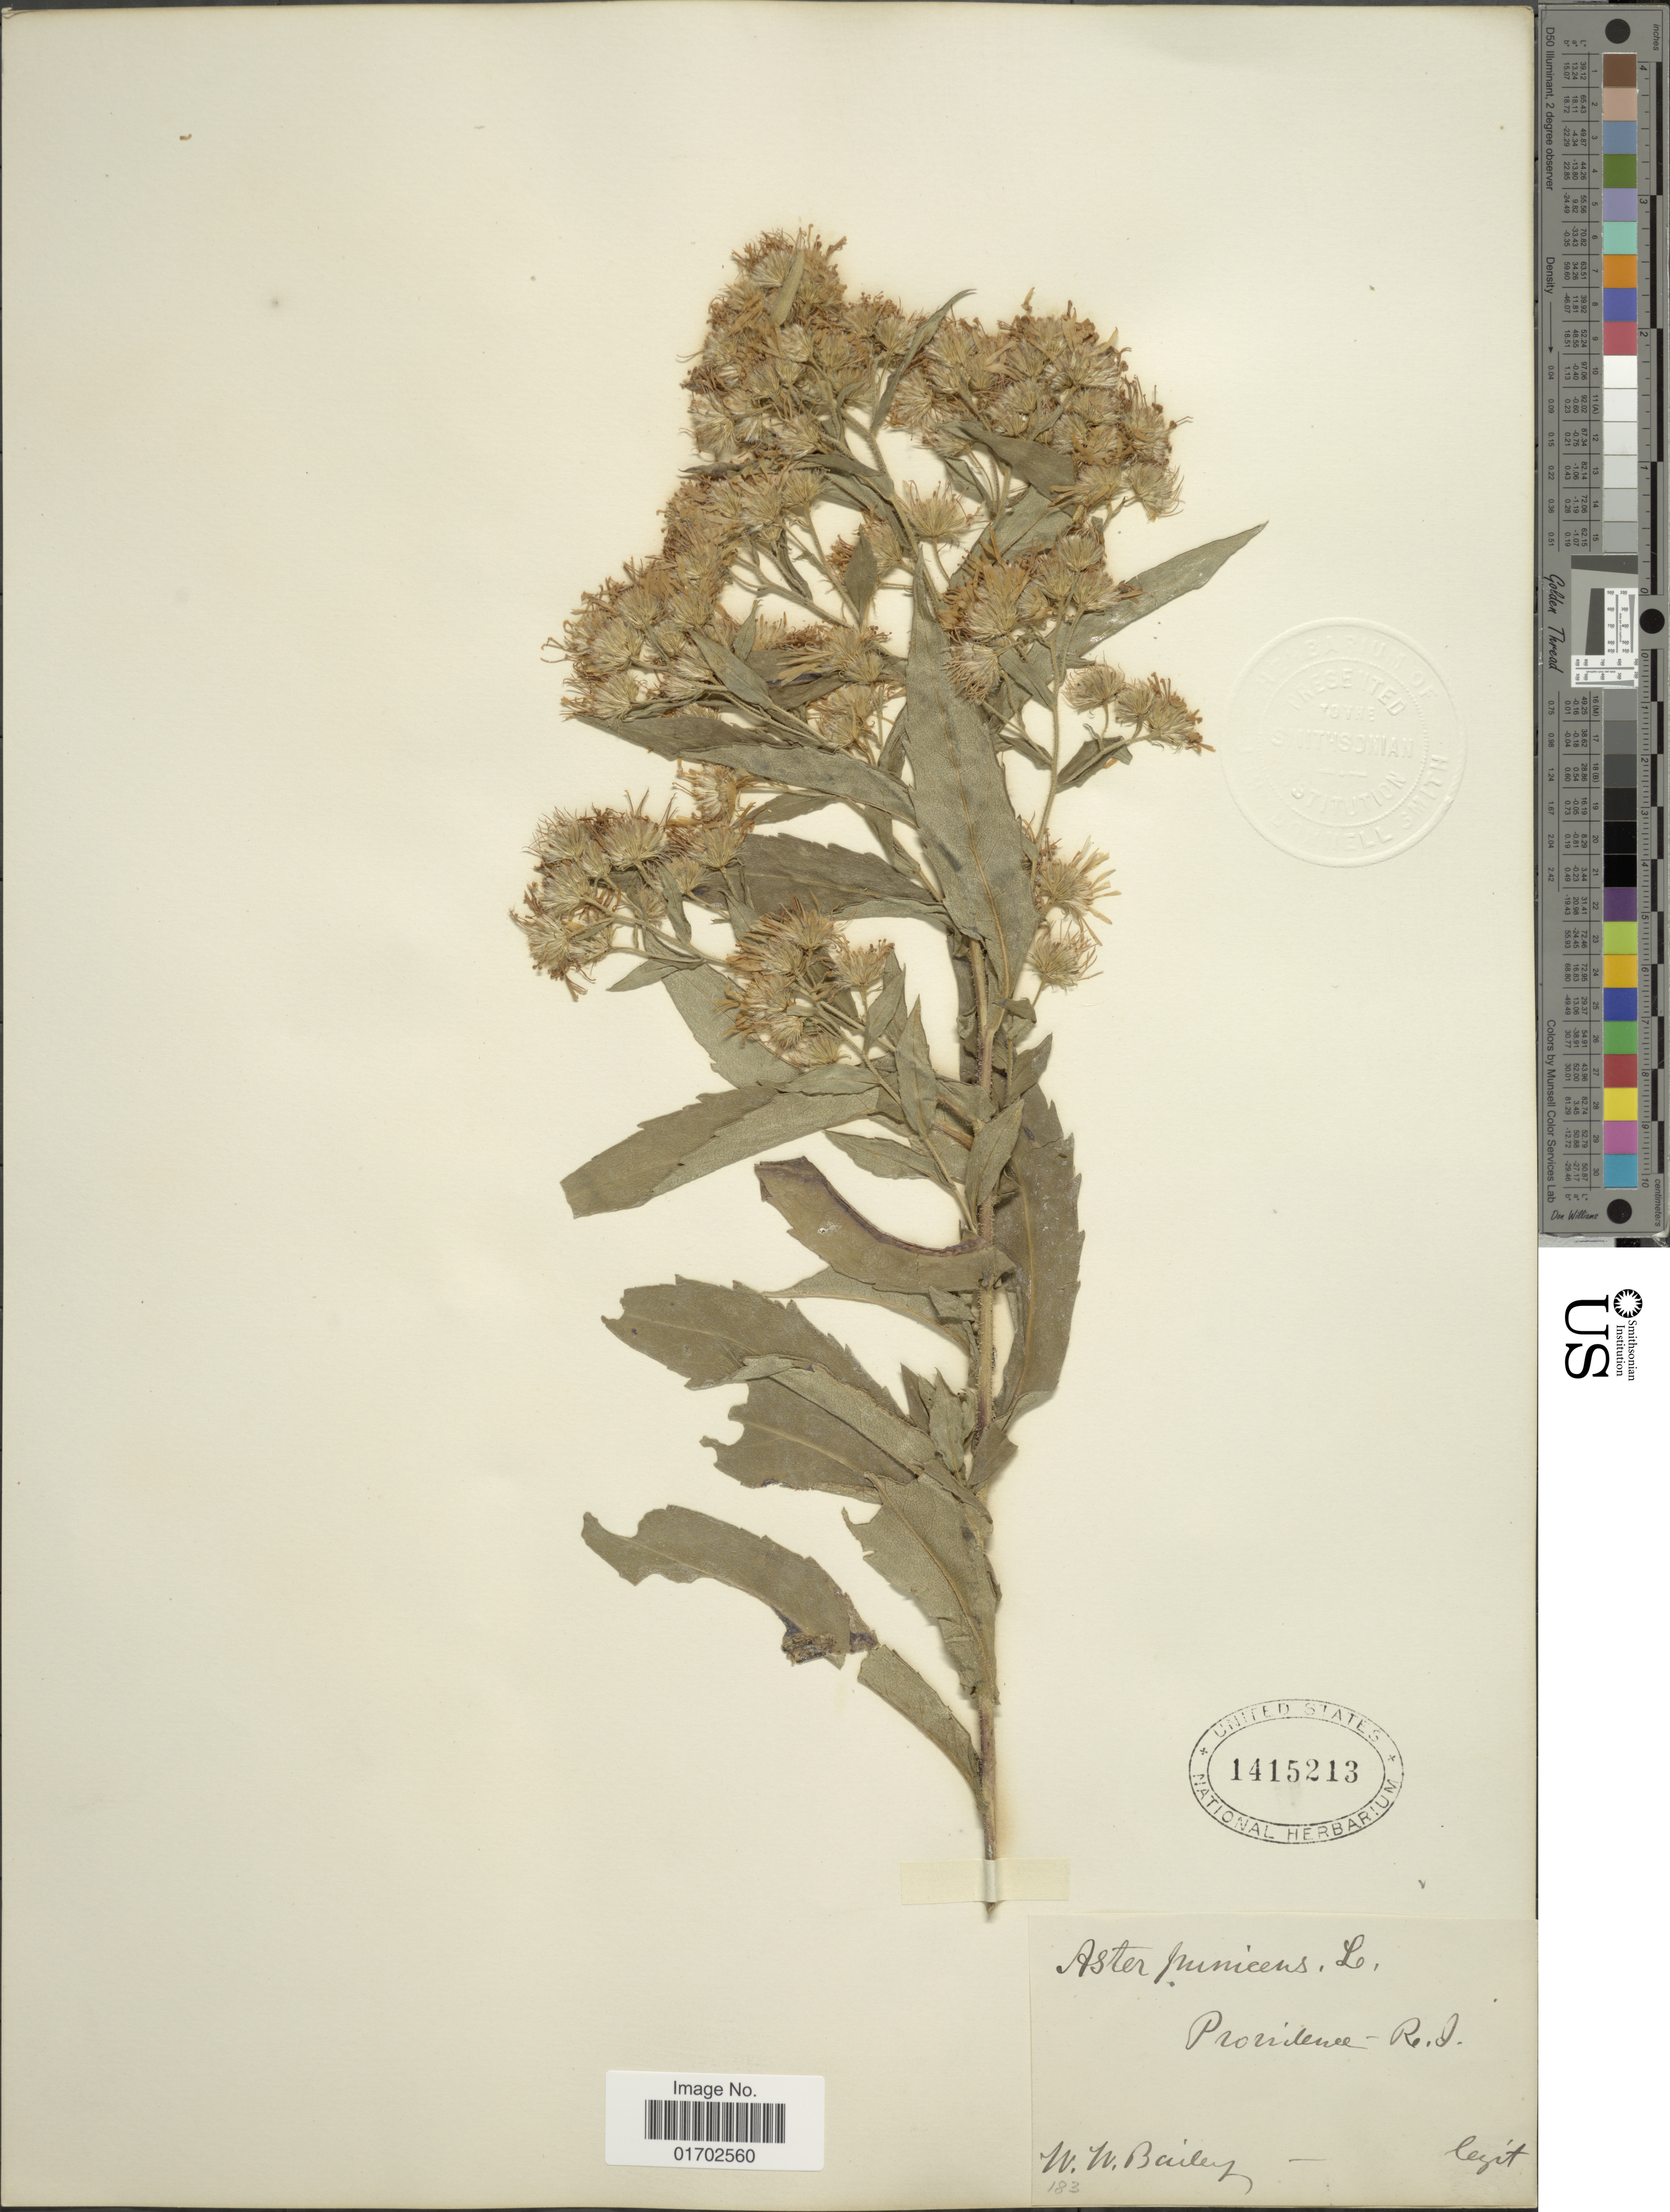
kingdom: Plantae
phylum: Tracheophyta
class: Magnoliopsida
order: Asterales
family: Asteraceae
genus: Symphyotrichum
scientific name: Symphyotrichum puniceum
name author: (L.) Á. Löve & D. Löve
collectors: W. W. Bailey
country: United States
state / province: Rhode Island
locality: Providence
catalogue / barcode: US 1415213